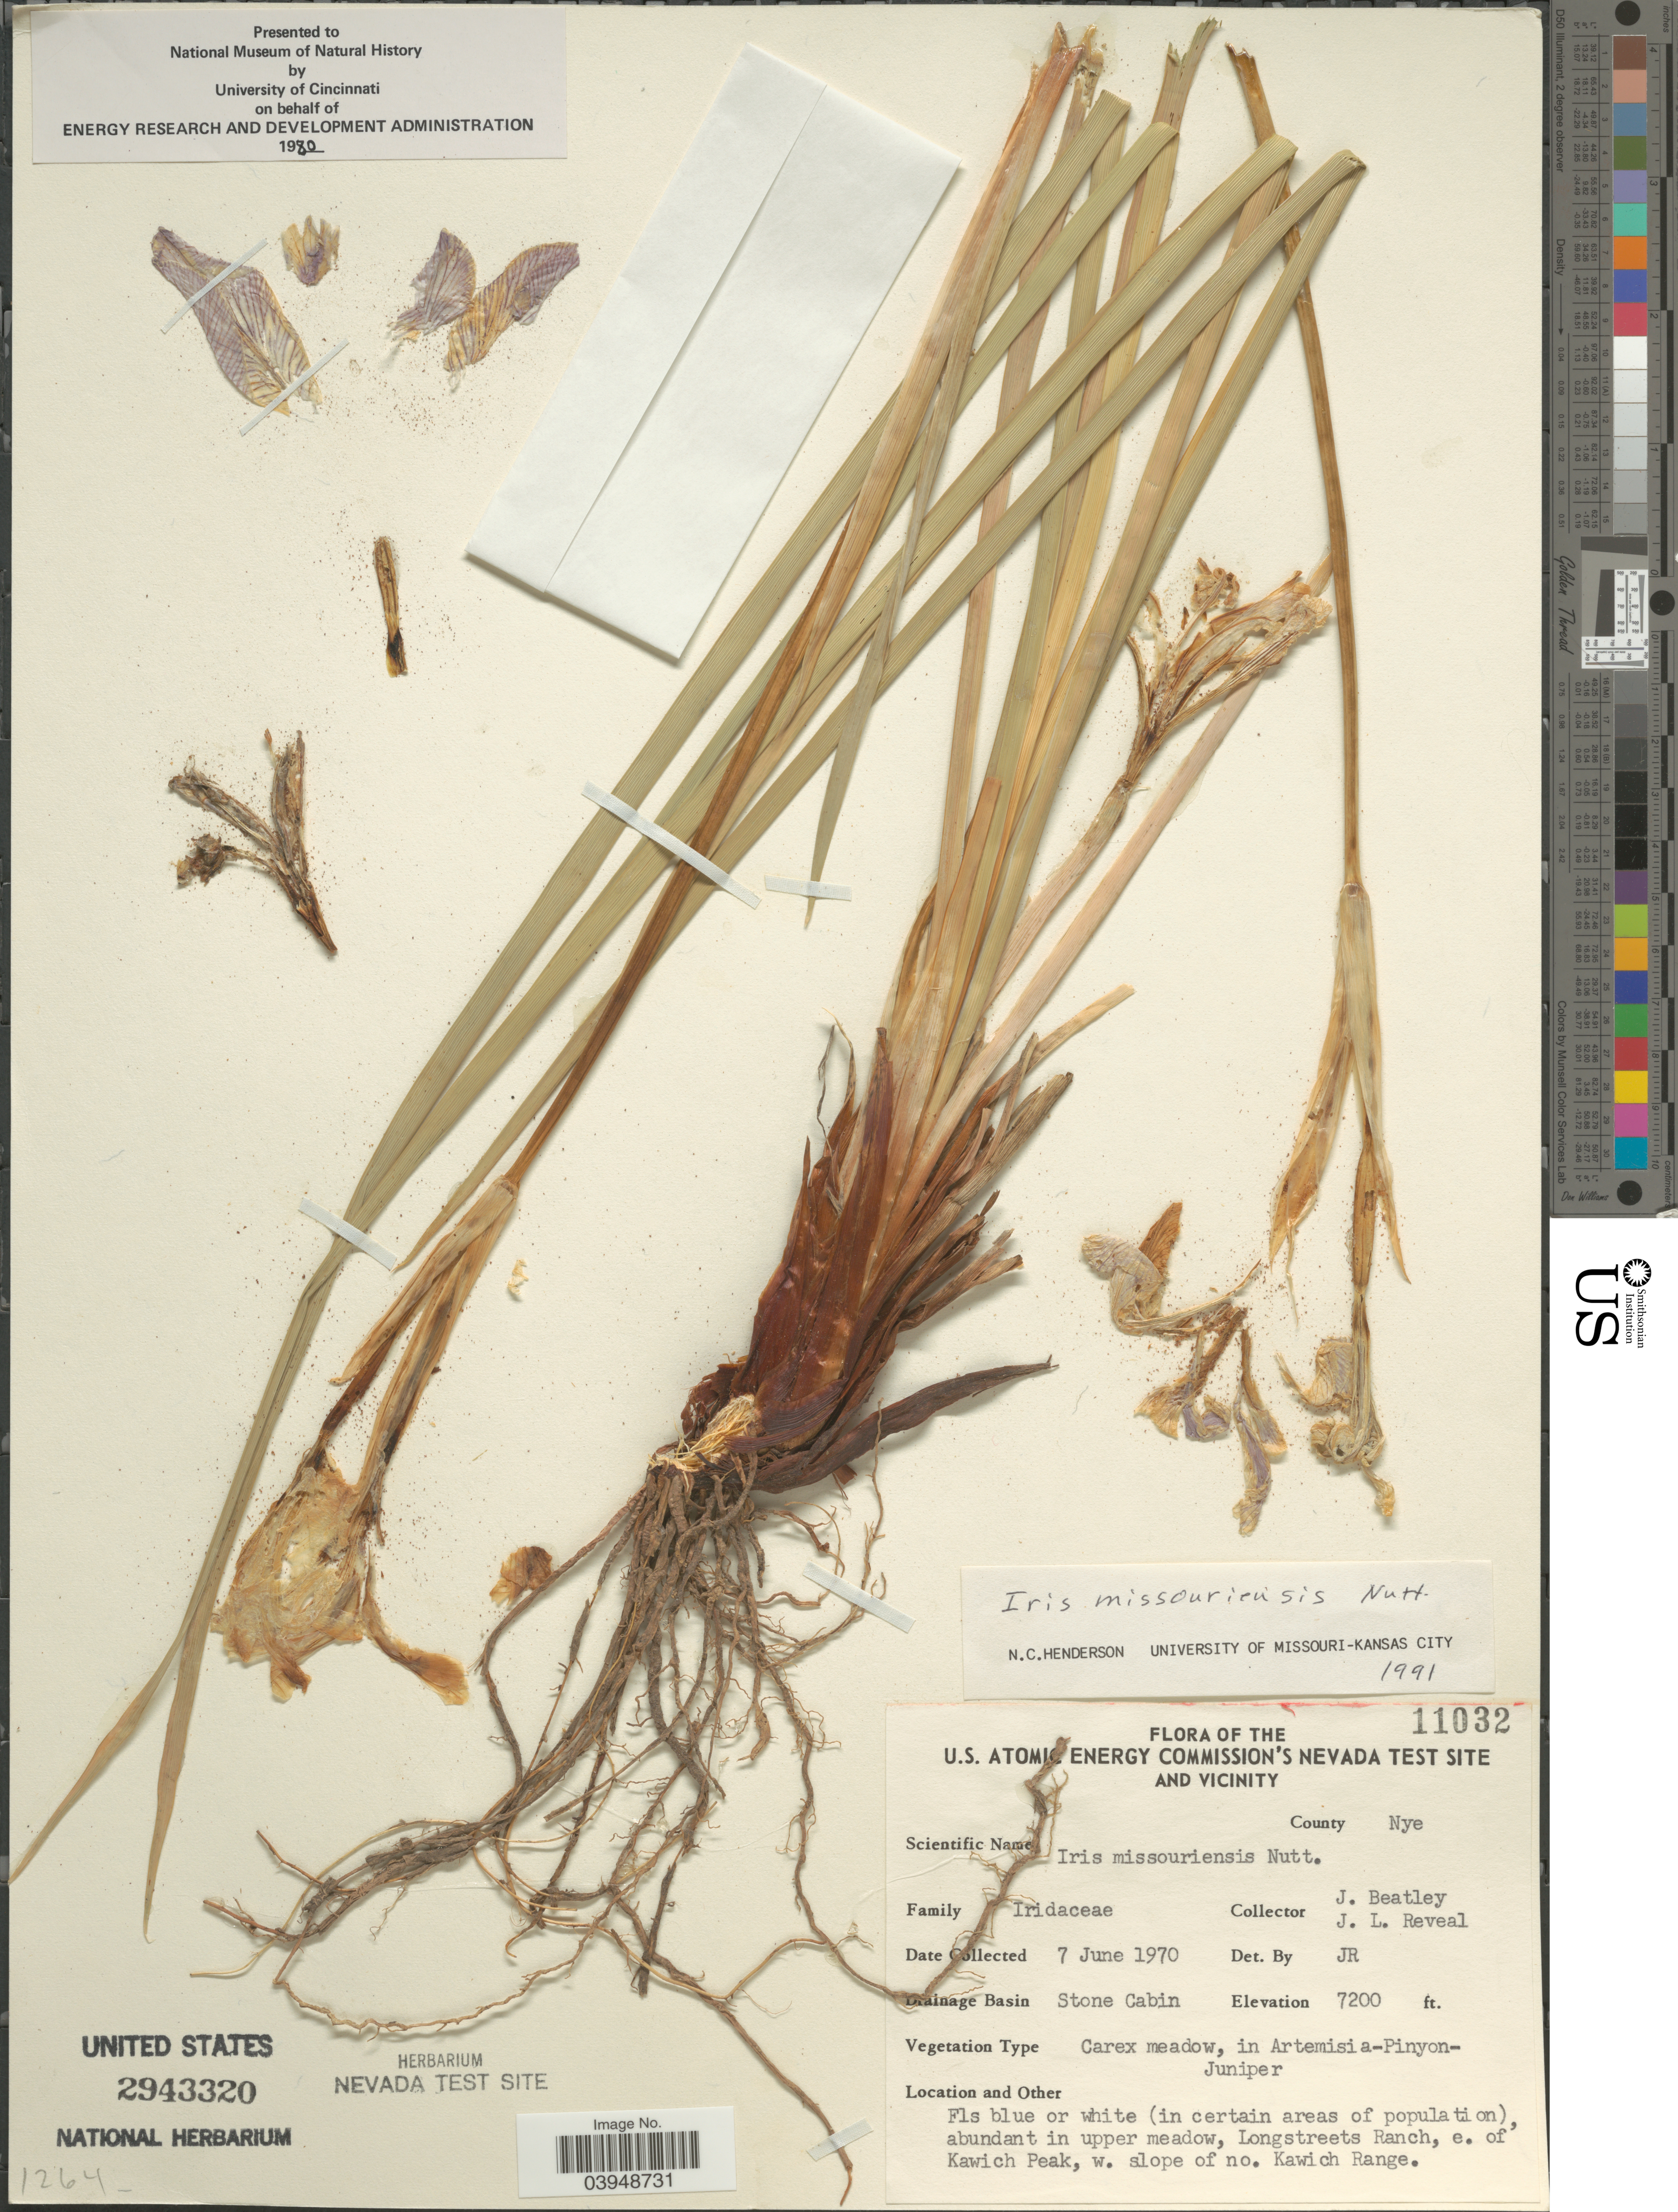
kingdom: Plantae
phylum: Tracheophyta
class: Liliopsida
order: Asparagales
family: Iridaceae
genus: Iris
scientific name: Iris missouriensis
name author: Nutt.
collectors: J. C. Beatley & J. L. Reveal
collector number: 11032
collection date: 1970-06-07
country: United States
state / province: Nevada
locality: U.S. Atomic Energy Commission's Nevada Test Site and Vicinity. County Nye. Drainage Basin Stone Cabin. Abundant in upper meadow, Longstreets Ranch, e. of Kawich Peak, w. slope of no. Kawich Range.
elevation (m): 2195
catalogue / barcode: US 2943320